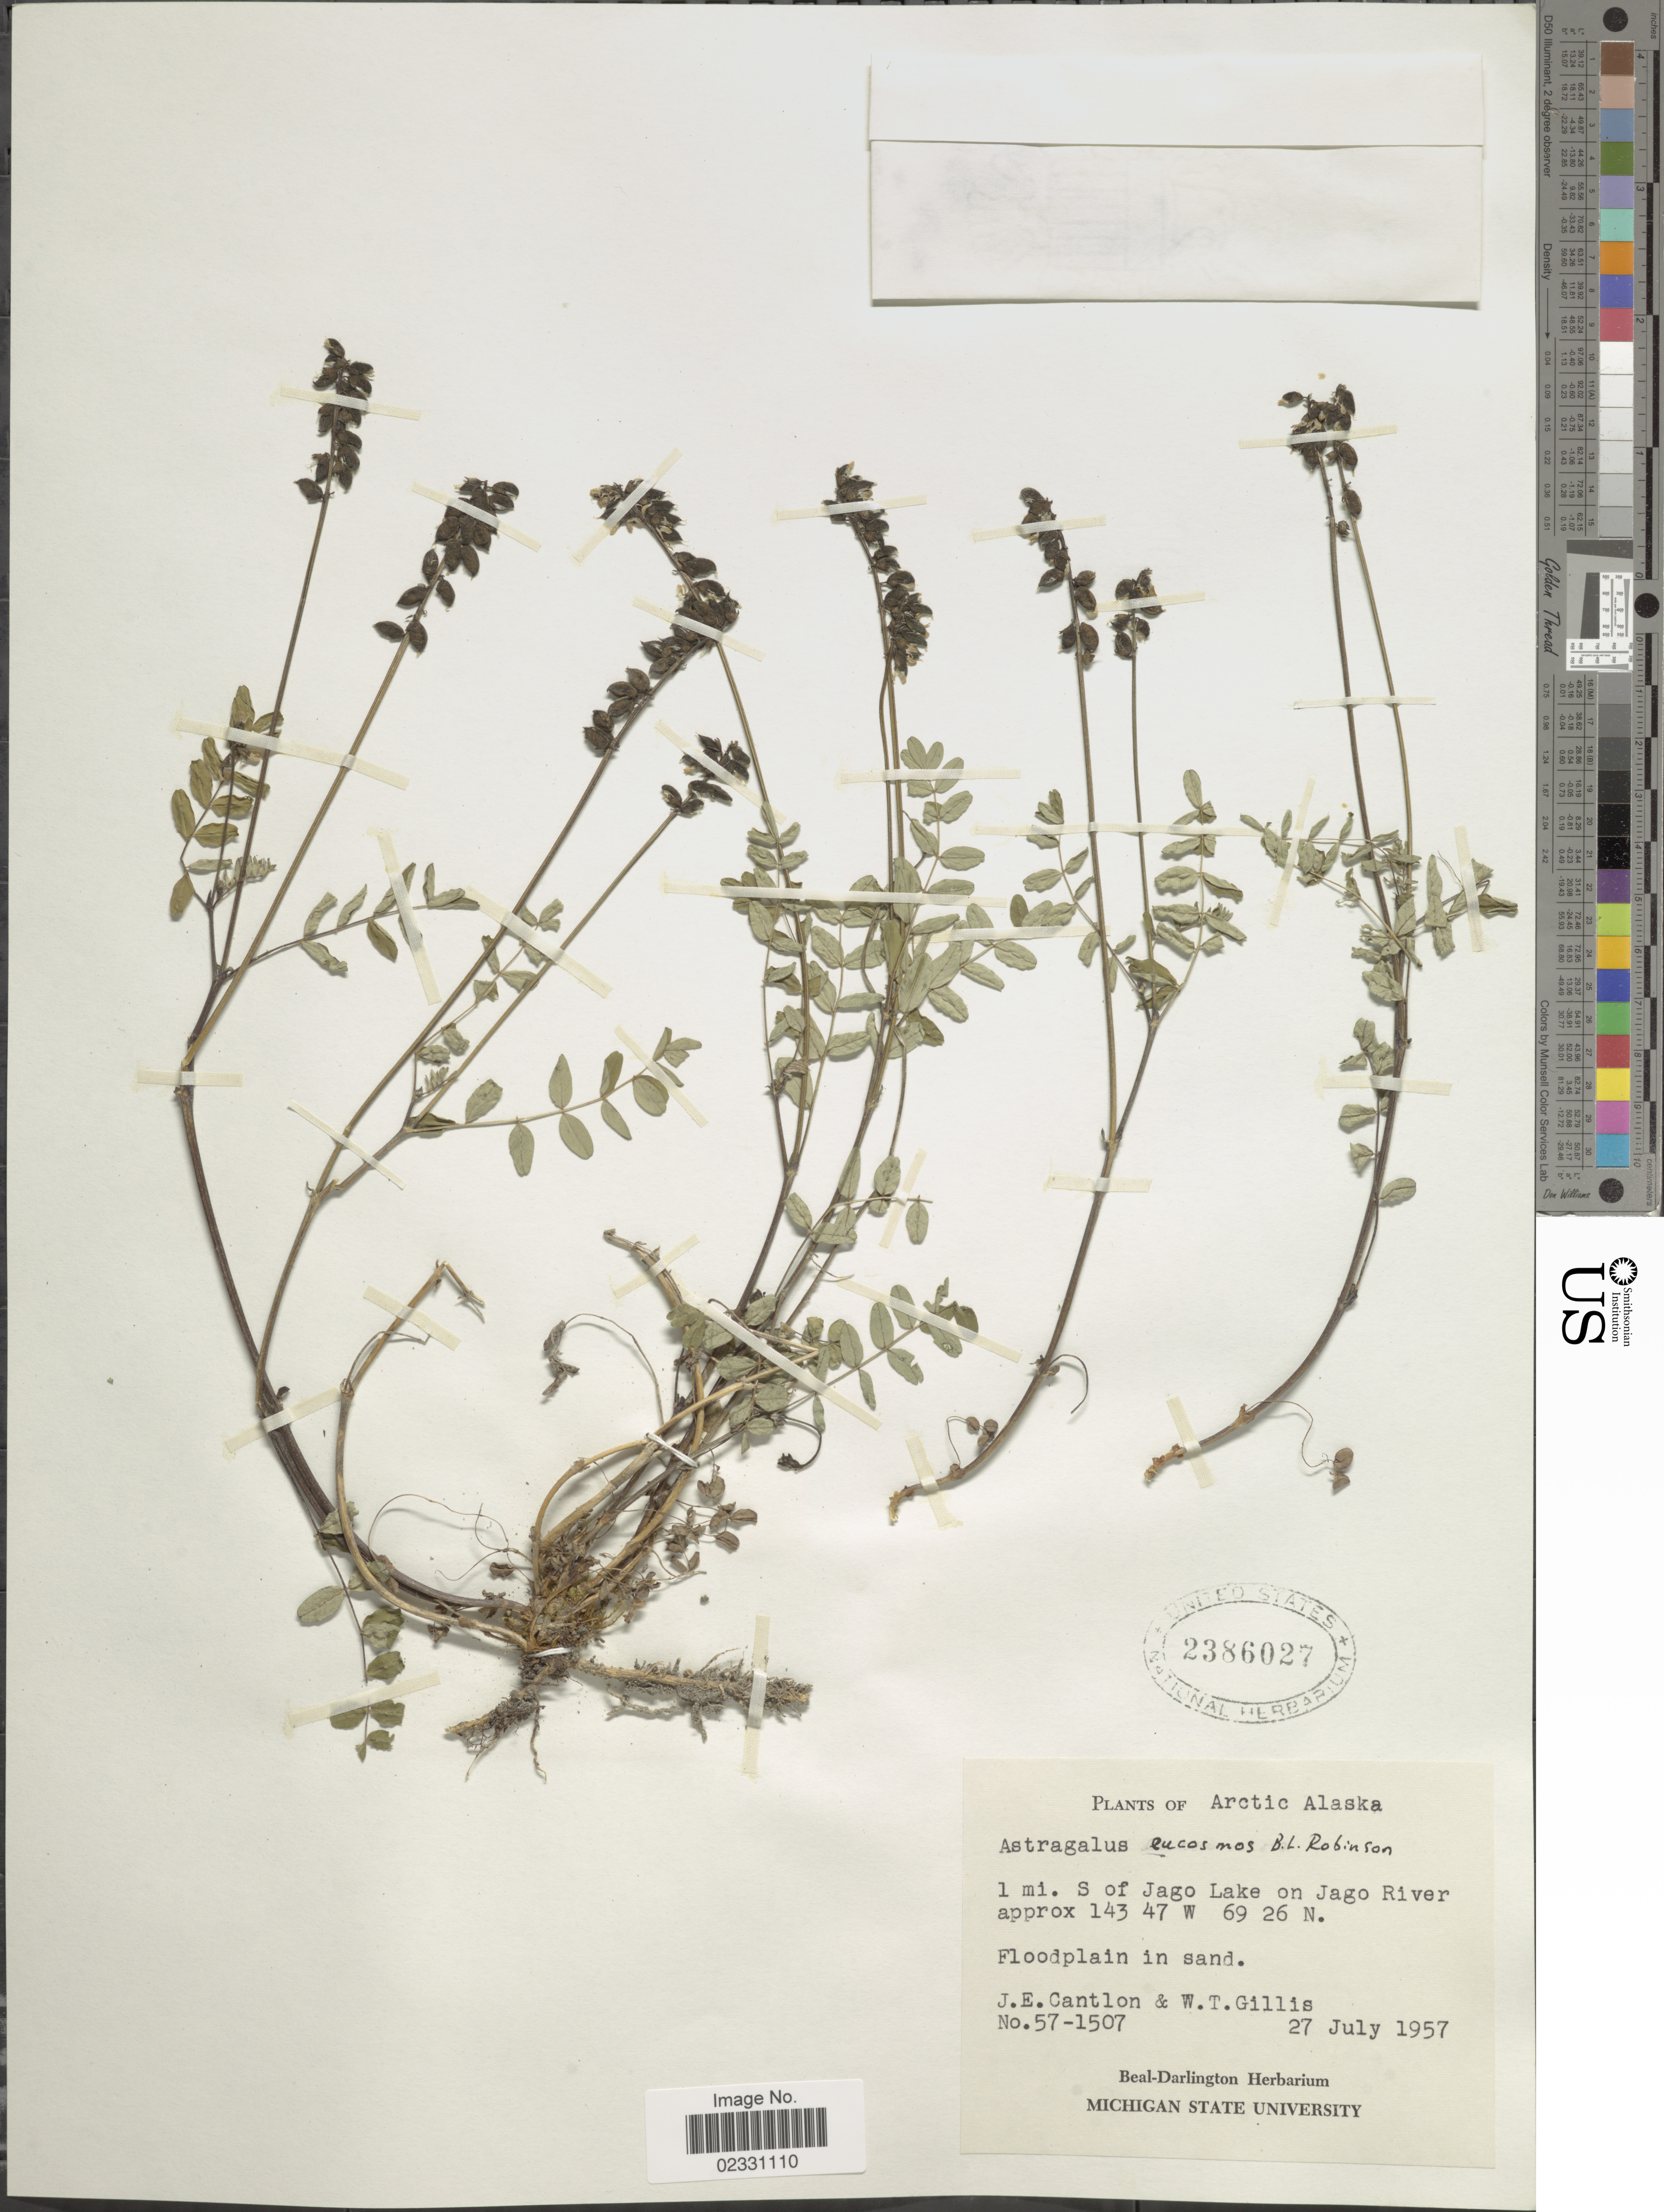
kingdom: Plantae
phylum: Tracheophyta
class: Magnoliopsida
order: Fabales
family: Fabaceae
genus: Astragalus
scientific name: Astragalus eucosmus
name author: B.L. Rob.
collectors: J. Cantlon & W. T. Gillis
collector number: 57-1507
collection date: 1957-07-27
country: United States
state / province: Alaska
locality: Arctic Alaska. 1 mi. S of Jago Lake on Jago River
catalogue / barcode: US 2386027